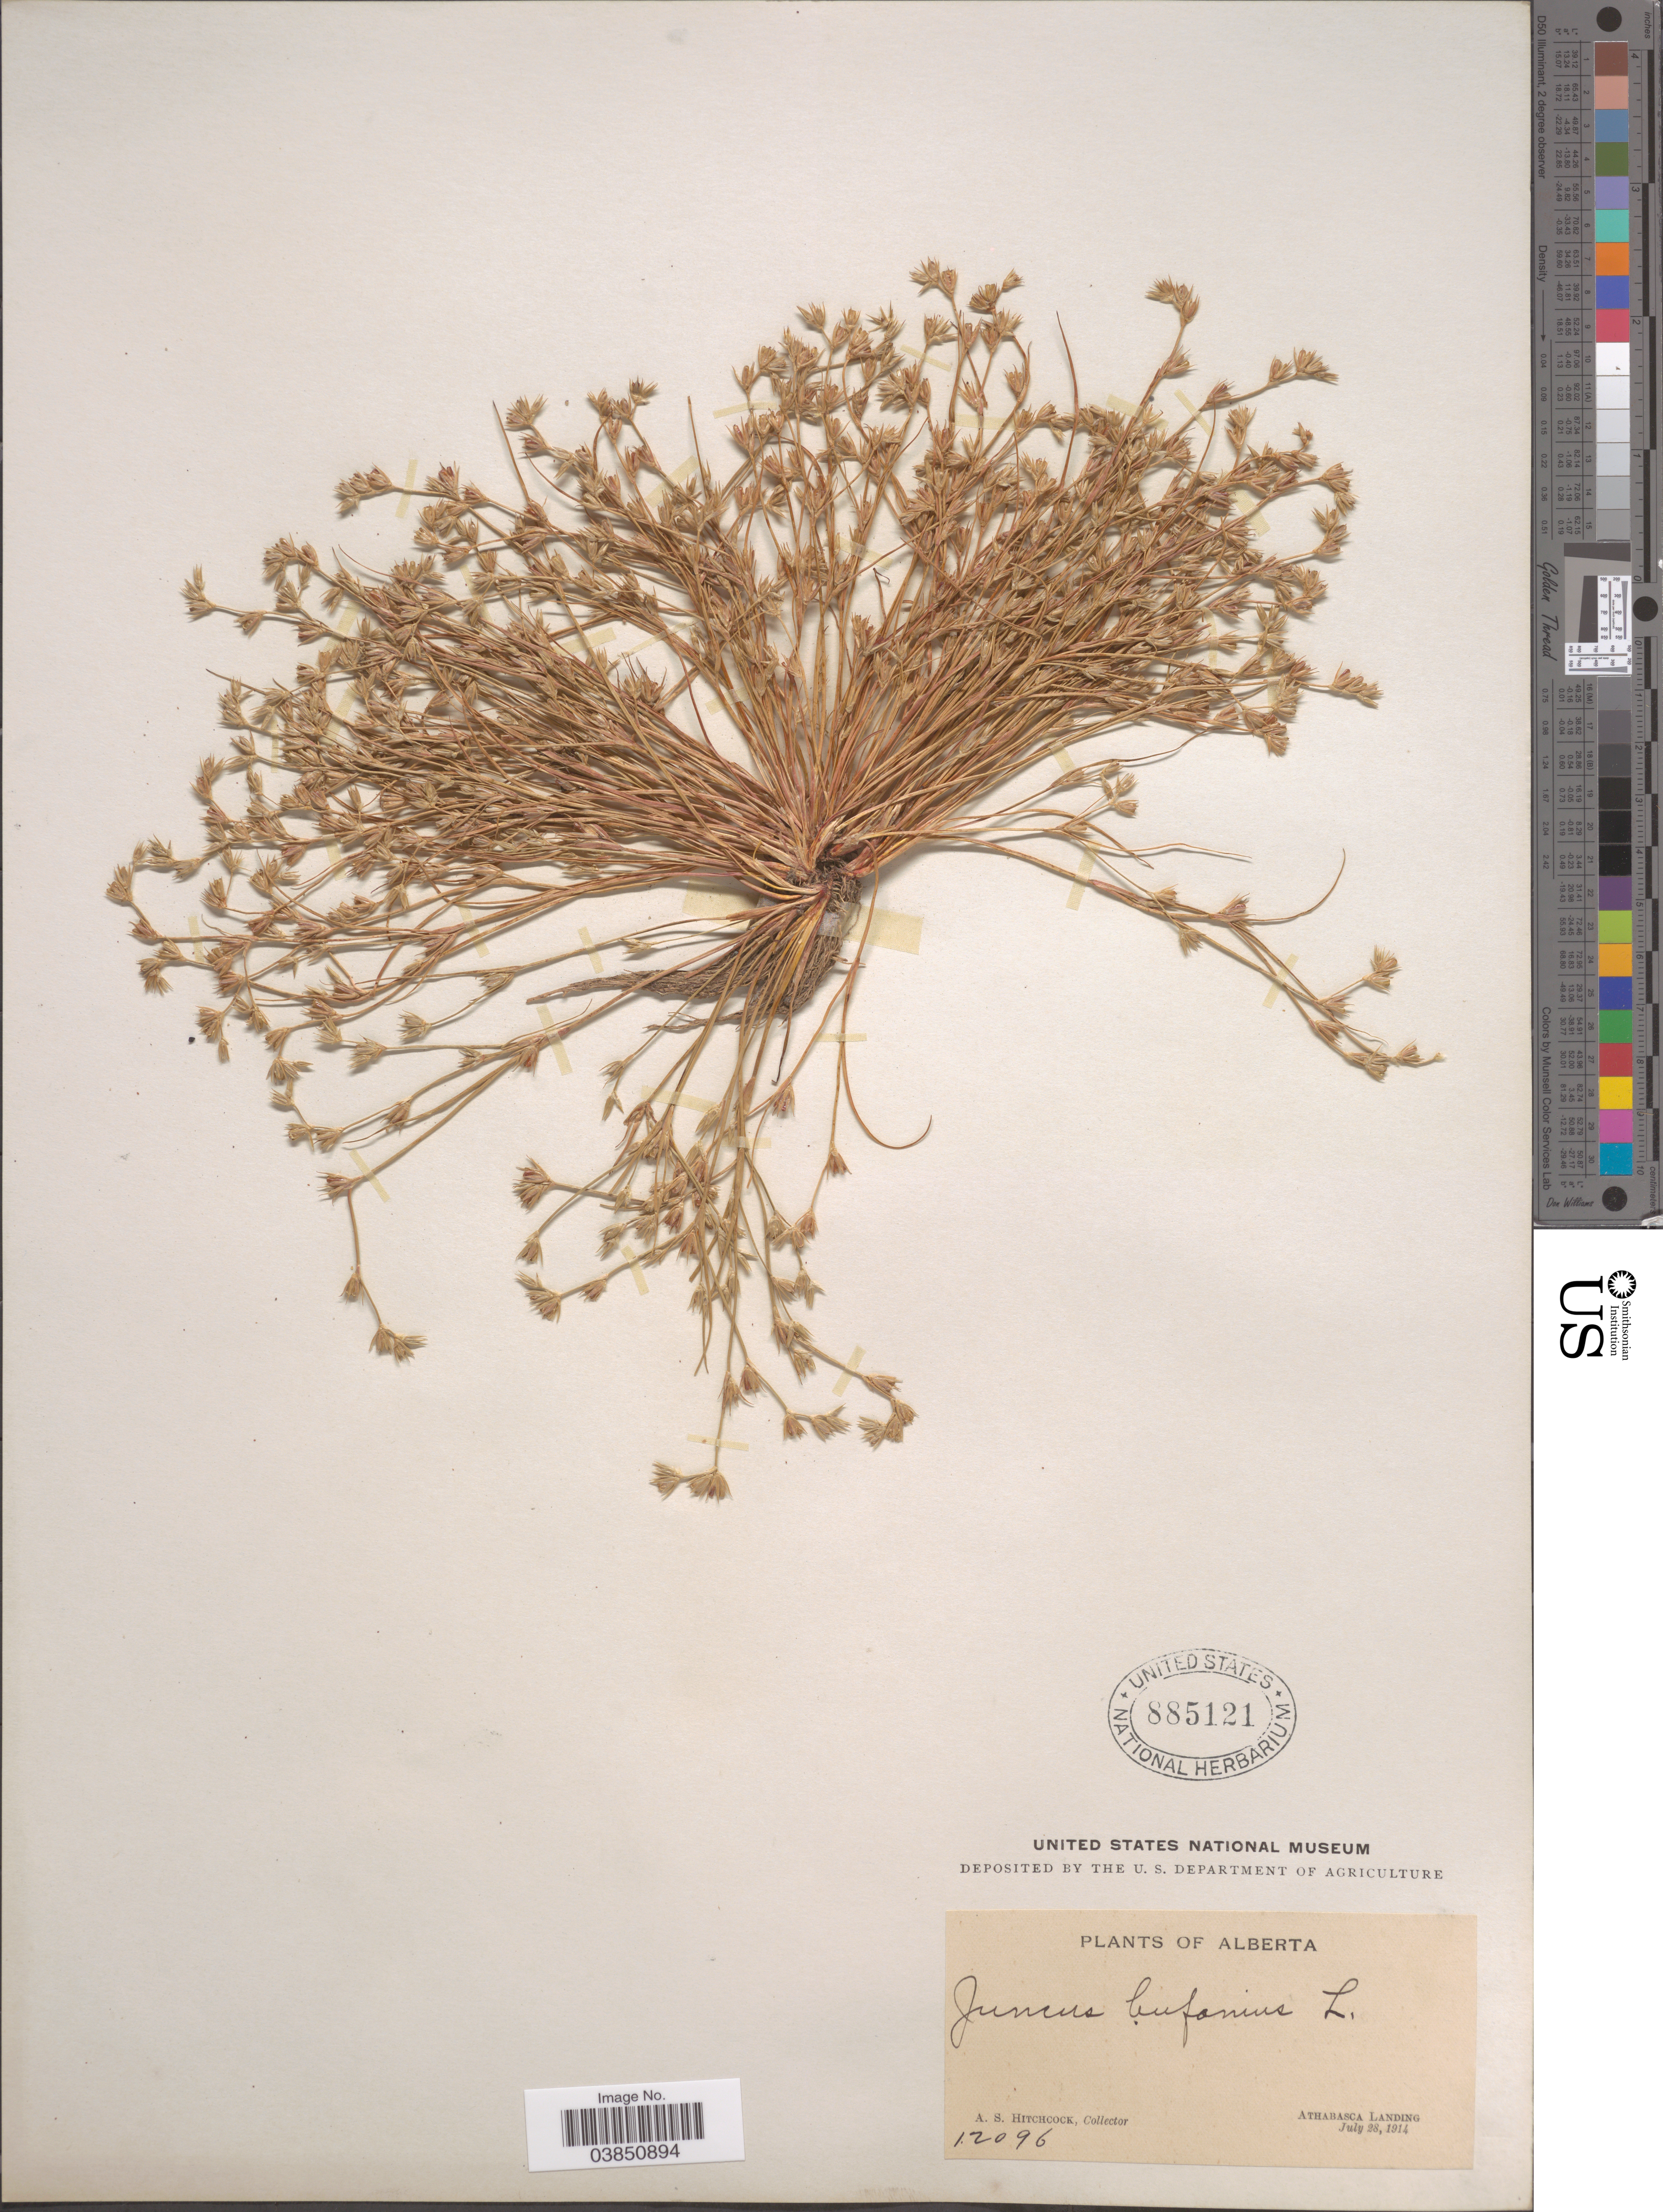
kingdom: Plantae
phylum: Tracheophyta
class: Liliopsida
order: Poales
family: Juncaceae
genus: Juncus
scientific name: Juncus bufonius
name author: L.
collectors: A. S. Hitchcock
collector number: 12096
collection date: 1914-07-28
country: Canada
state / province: Alberta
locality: Athabasca Landing.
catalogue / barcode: US 885121